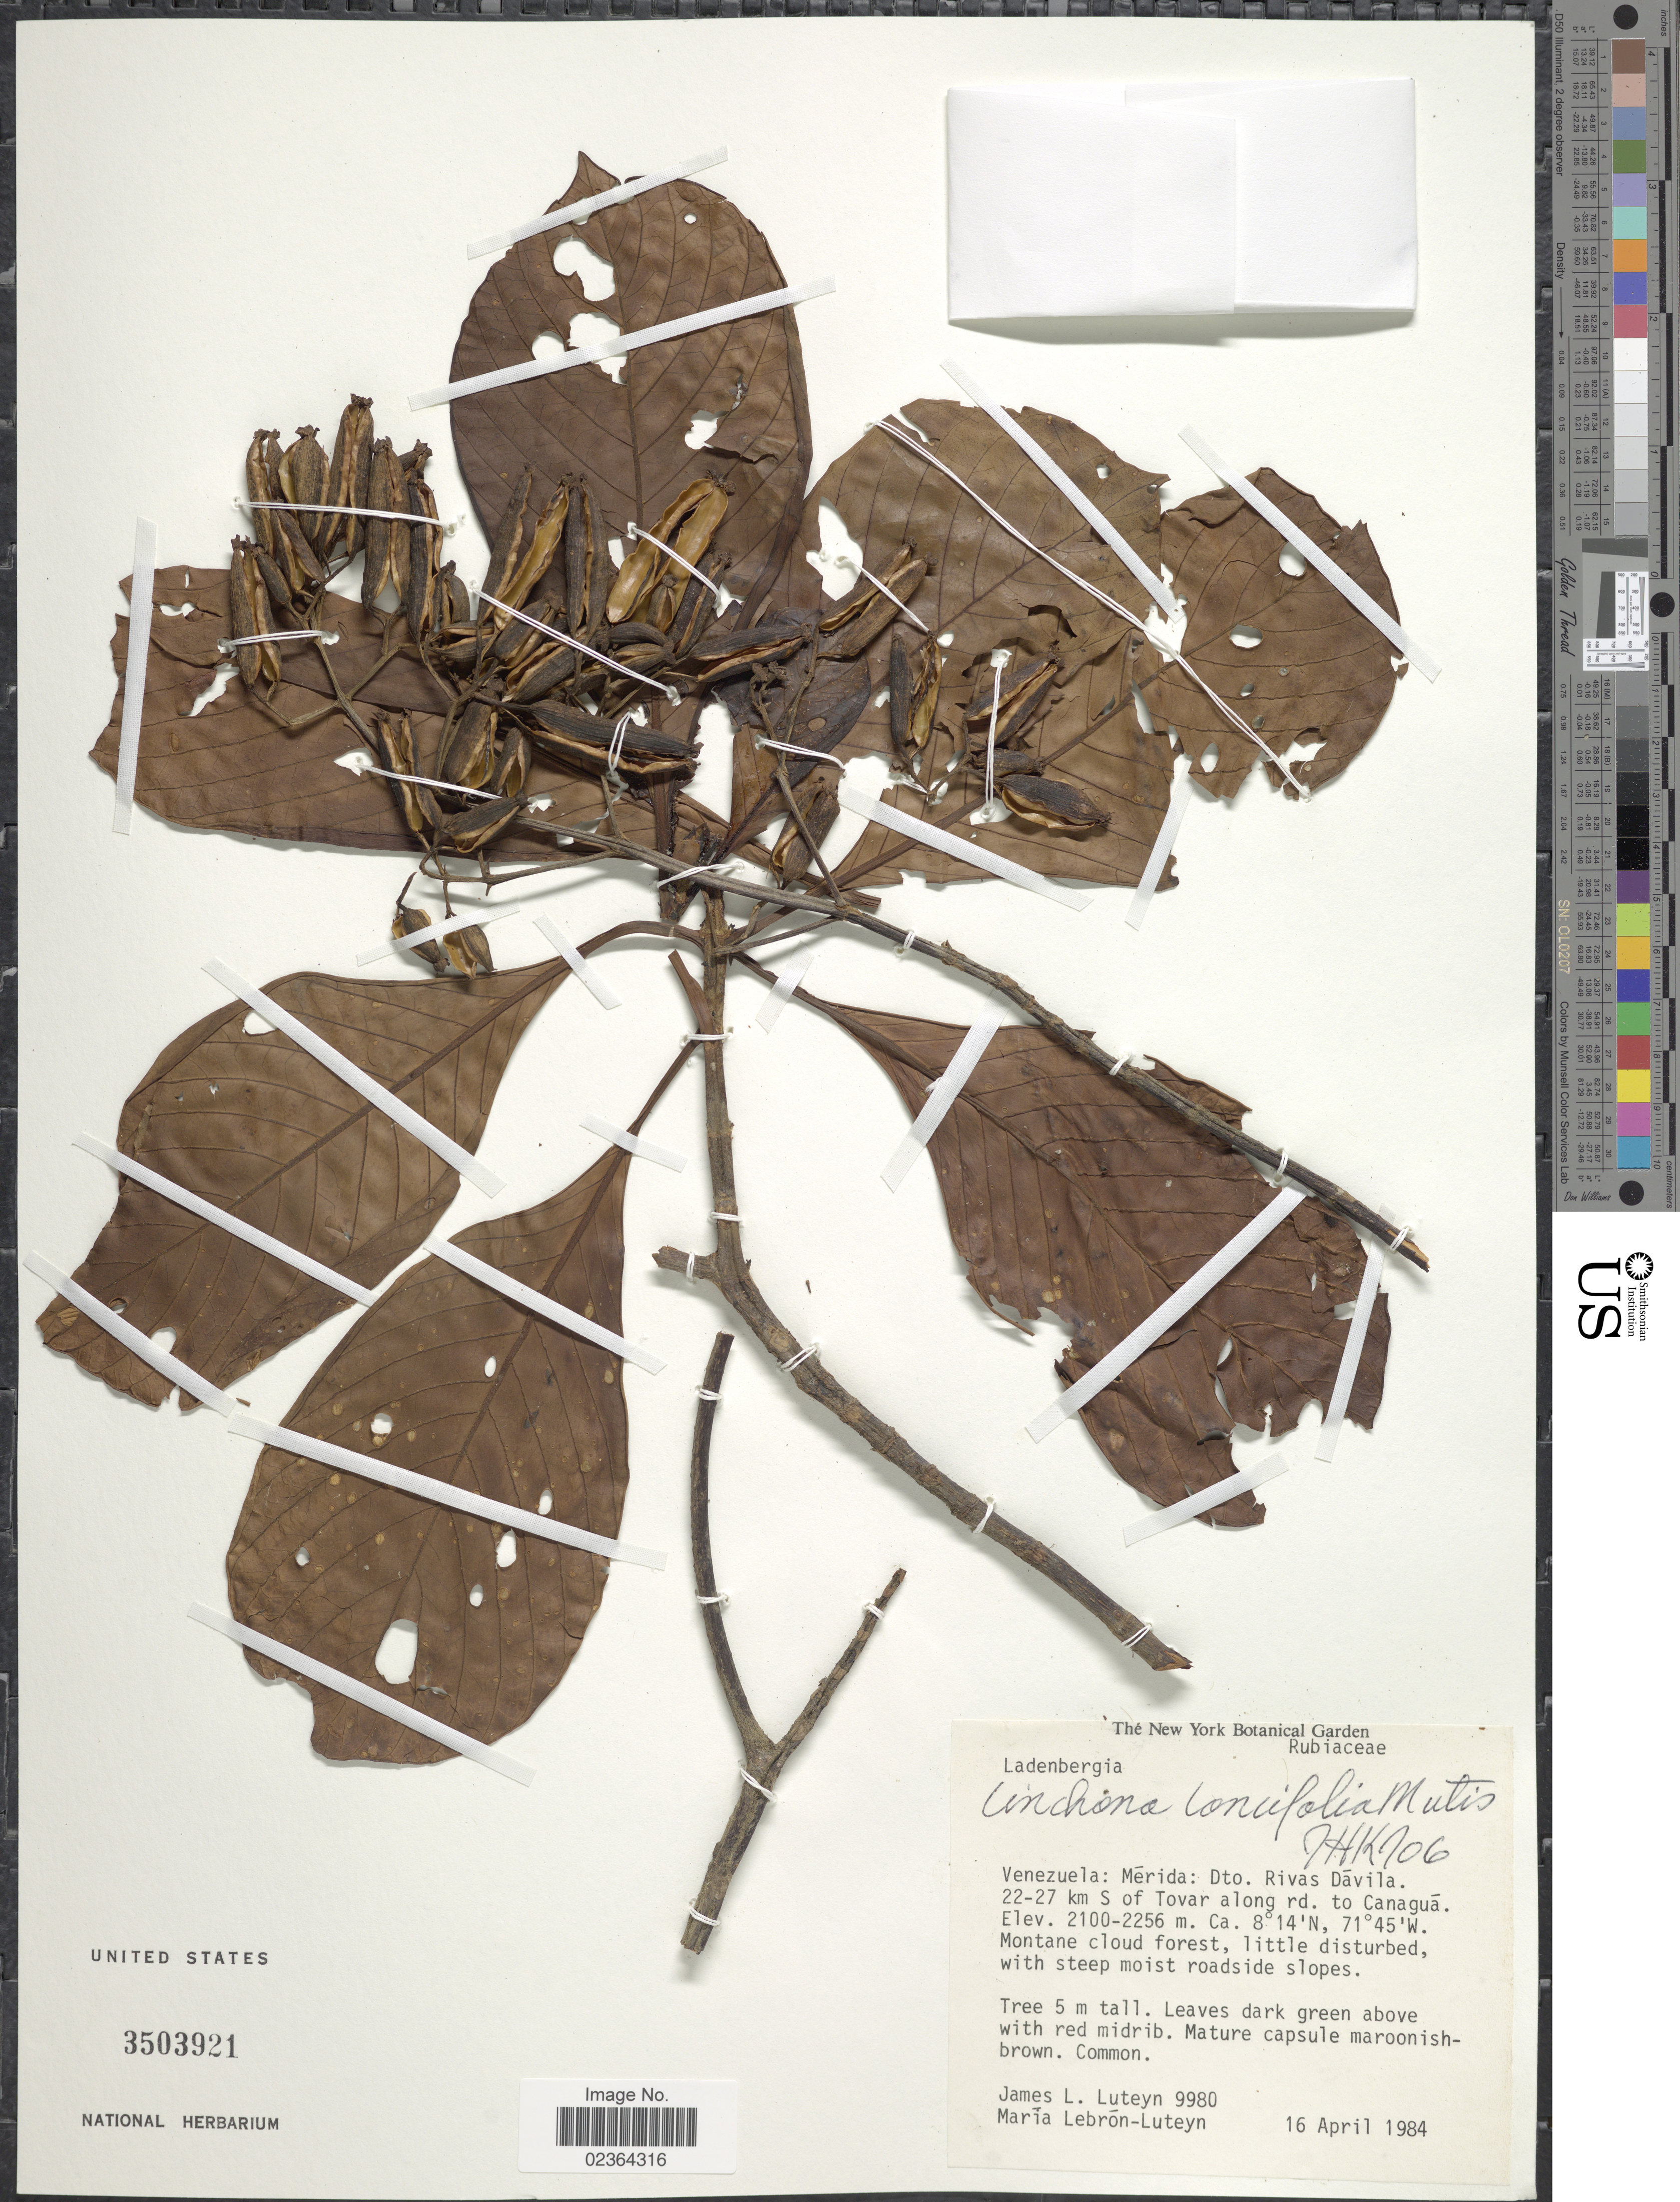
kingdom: Plantae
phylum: Tracheophyta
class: Magnoliopsida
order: Gentianales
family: Rubiaceae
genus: Cinchona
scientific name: Cinchona lancifolia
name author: Mutis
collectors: J. L. Luteyn & M. L. Lebrón-Luteyn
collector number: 9980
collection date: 1984-04-16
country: Venezuela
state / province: Mérida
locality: Venezuela: Merida, Dto. Rivas Davila, 22-27 km S of Tovar along rd. to Canagua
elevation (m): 2100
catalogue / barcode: US 3503921